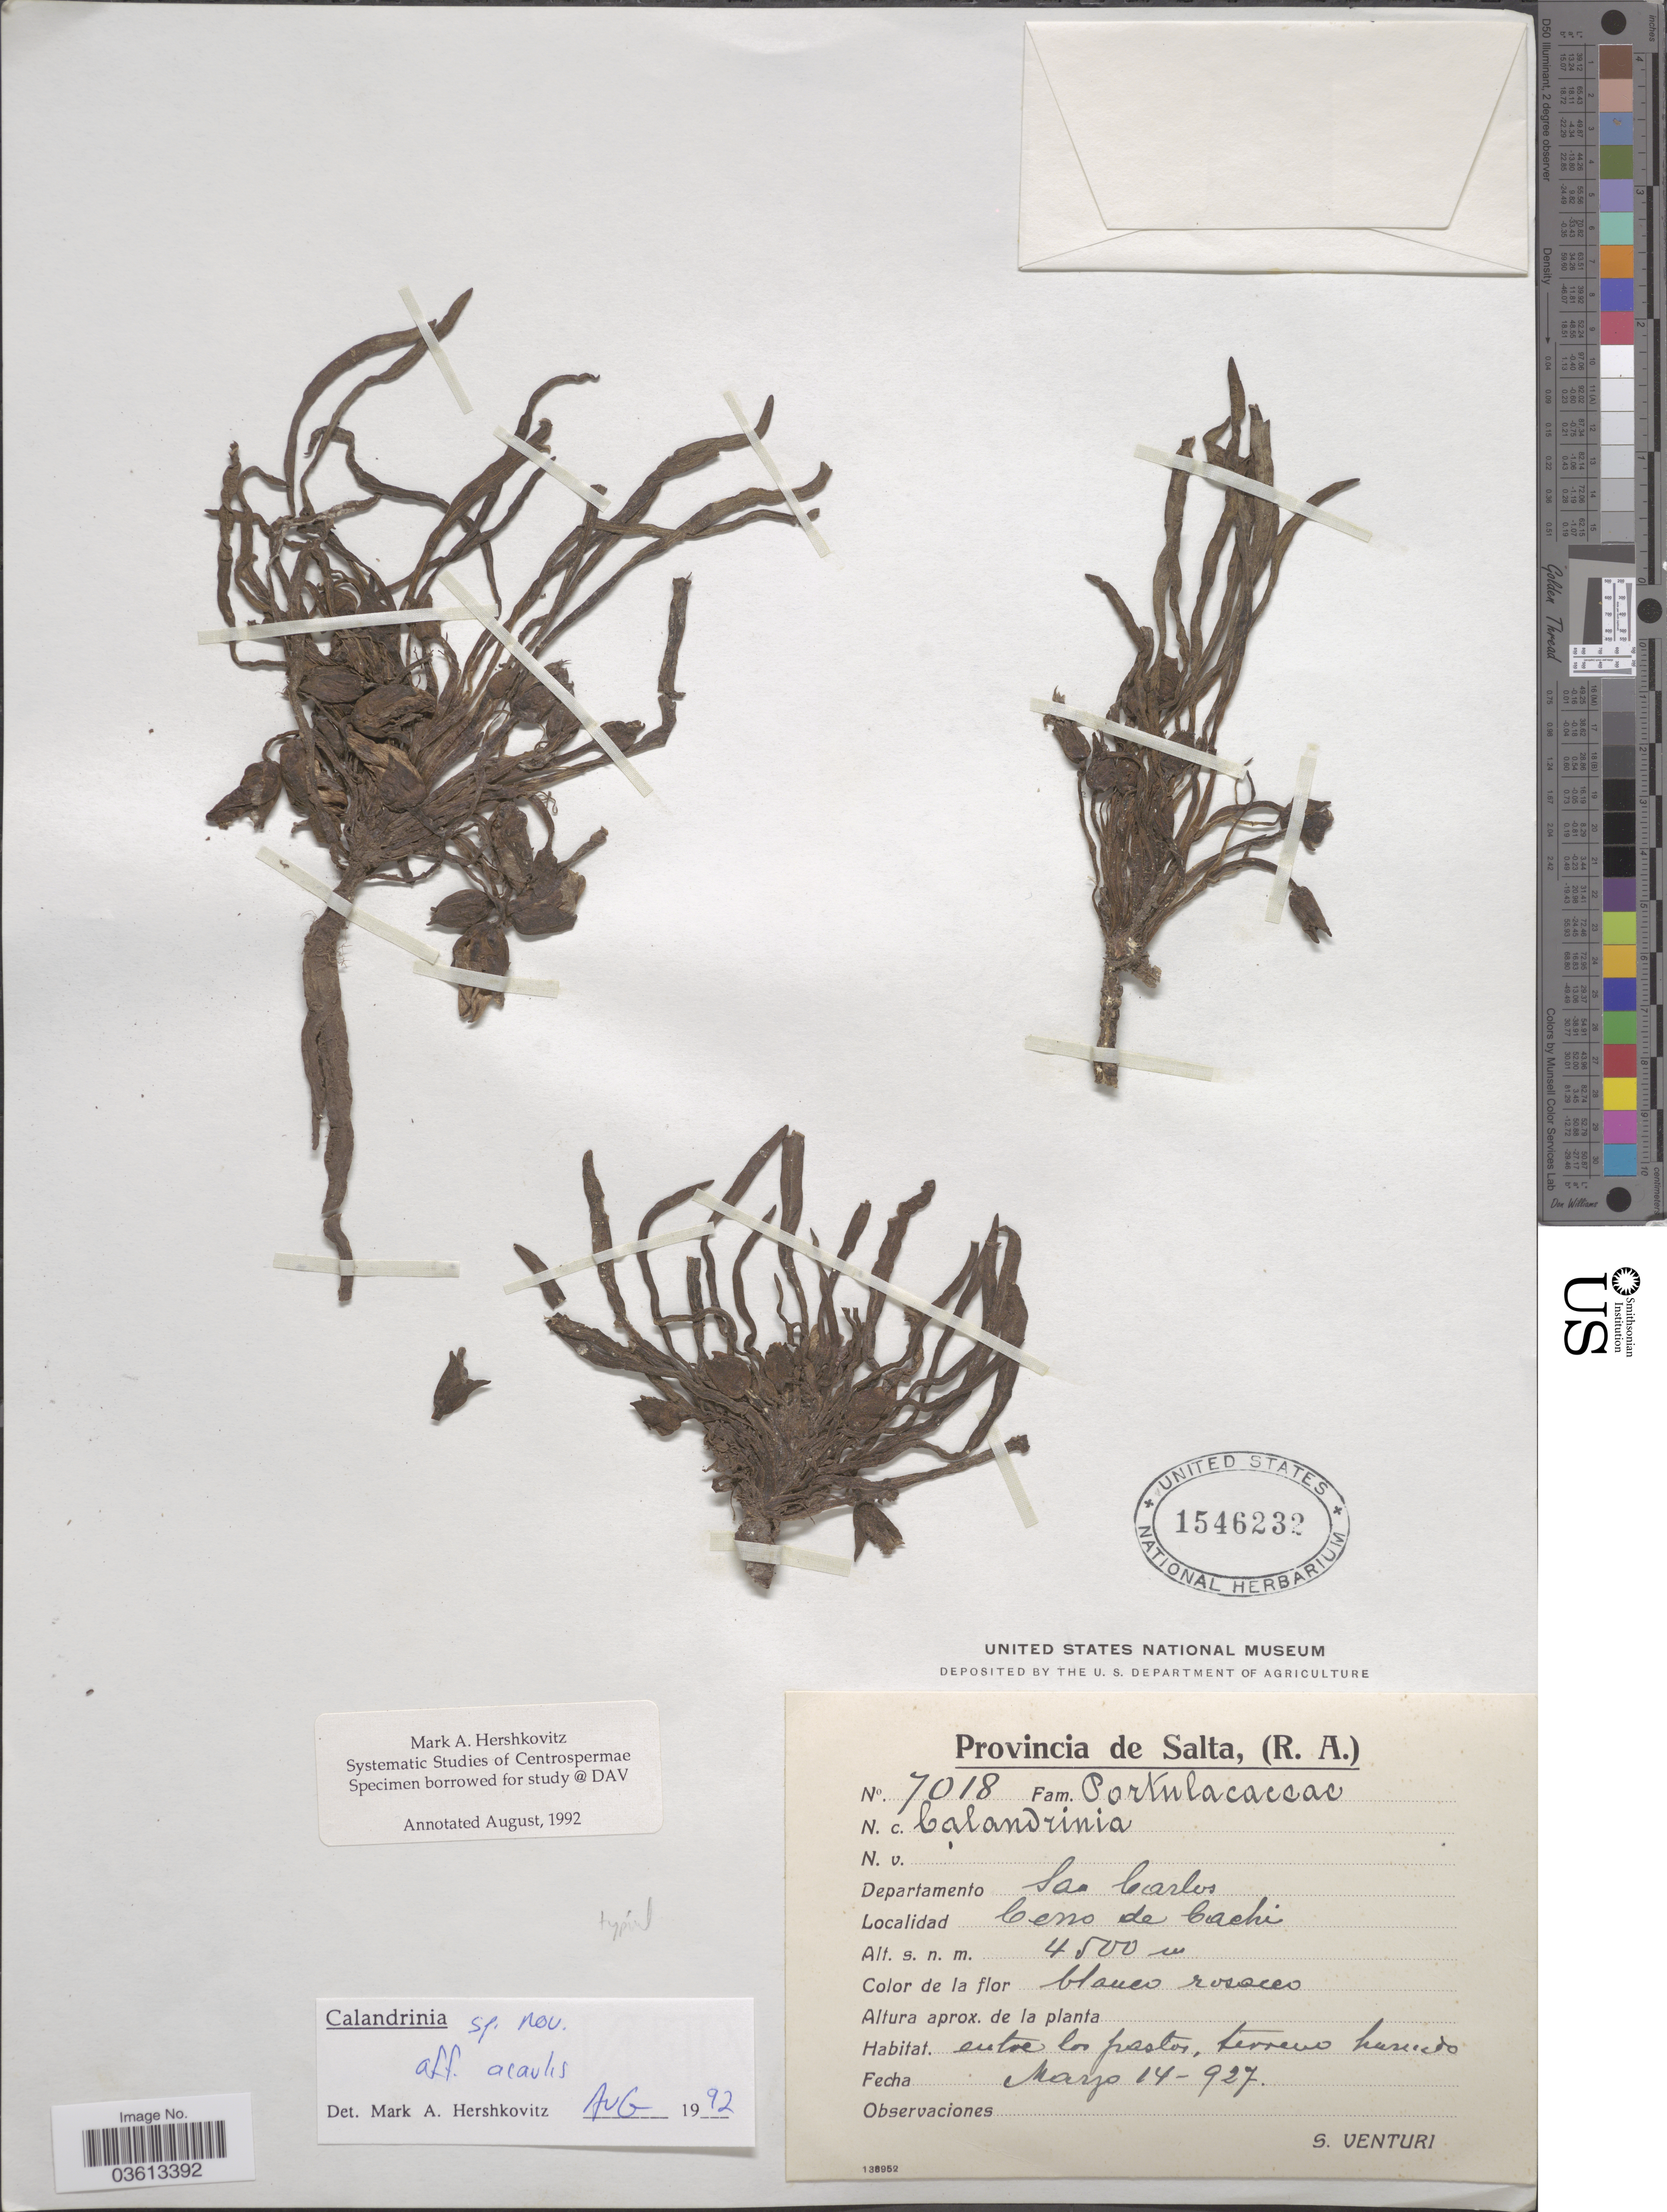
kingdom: Plantae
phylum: Tracheophyta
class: Magnoliopsida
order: Caryophyllales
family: Montiaceae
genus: Calandrinia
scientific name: Calandrinia acaulis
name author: Kunth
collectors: S. Venturi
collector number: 7018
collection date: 1927-03-14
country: Argentina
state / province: Salta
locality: Departamento San Carlos. Cerro de Cachi.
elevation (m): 4500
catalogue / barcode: US 1546232